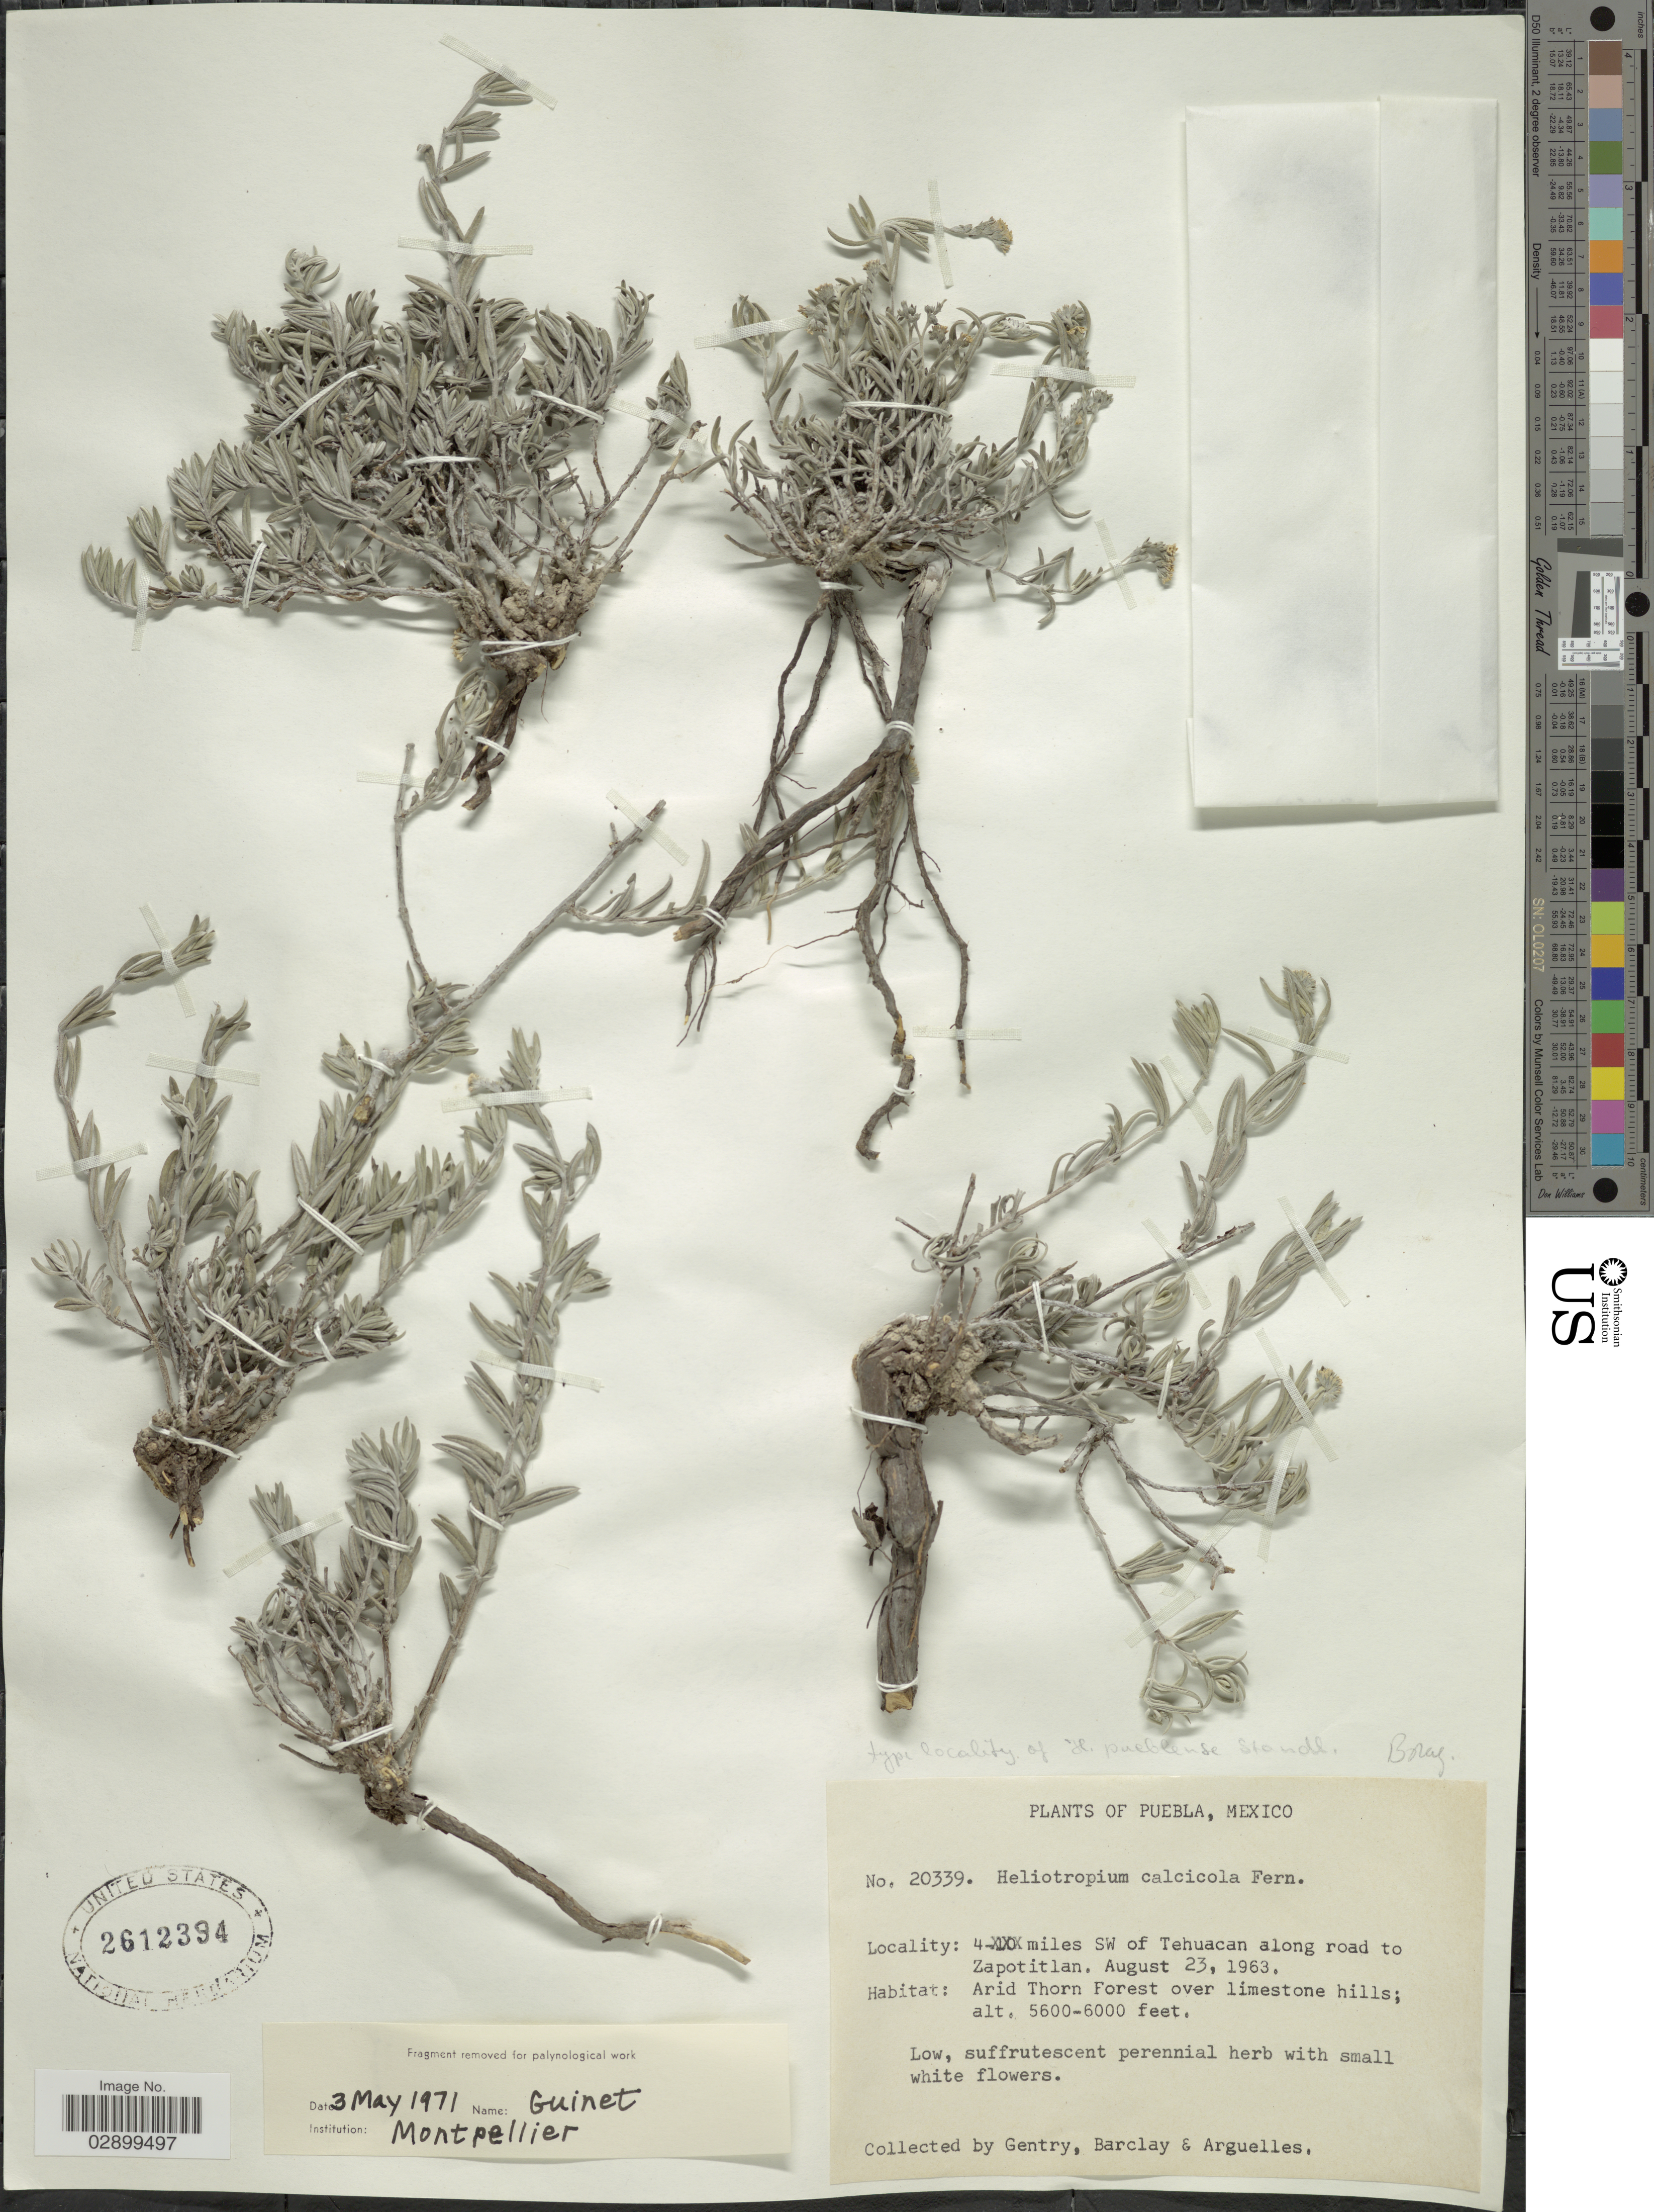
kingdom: Plantae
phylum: Tracheophyta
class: Magnoliopsida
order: Boraginales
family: Heliotropiaceae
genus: Heliotropium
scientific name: Heliotropium calcicola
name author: Fernald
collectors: Gentry, --, -- Barclay & Arguelles, --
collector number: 20339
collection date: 1963-08-23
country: Mexico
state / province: Puebla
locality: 4 miles SW of Tehuacan along road to Zapotitlan. Arid Thorn Forest over limestone hills.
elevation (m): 1707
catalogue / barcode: US 2612394